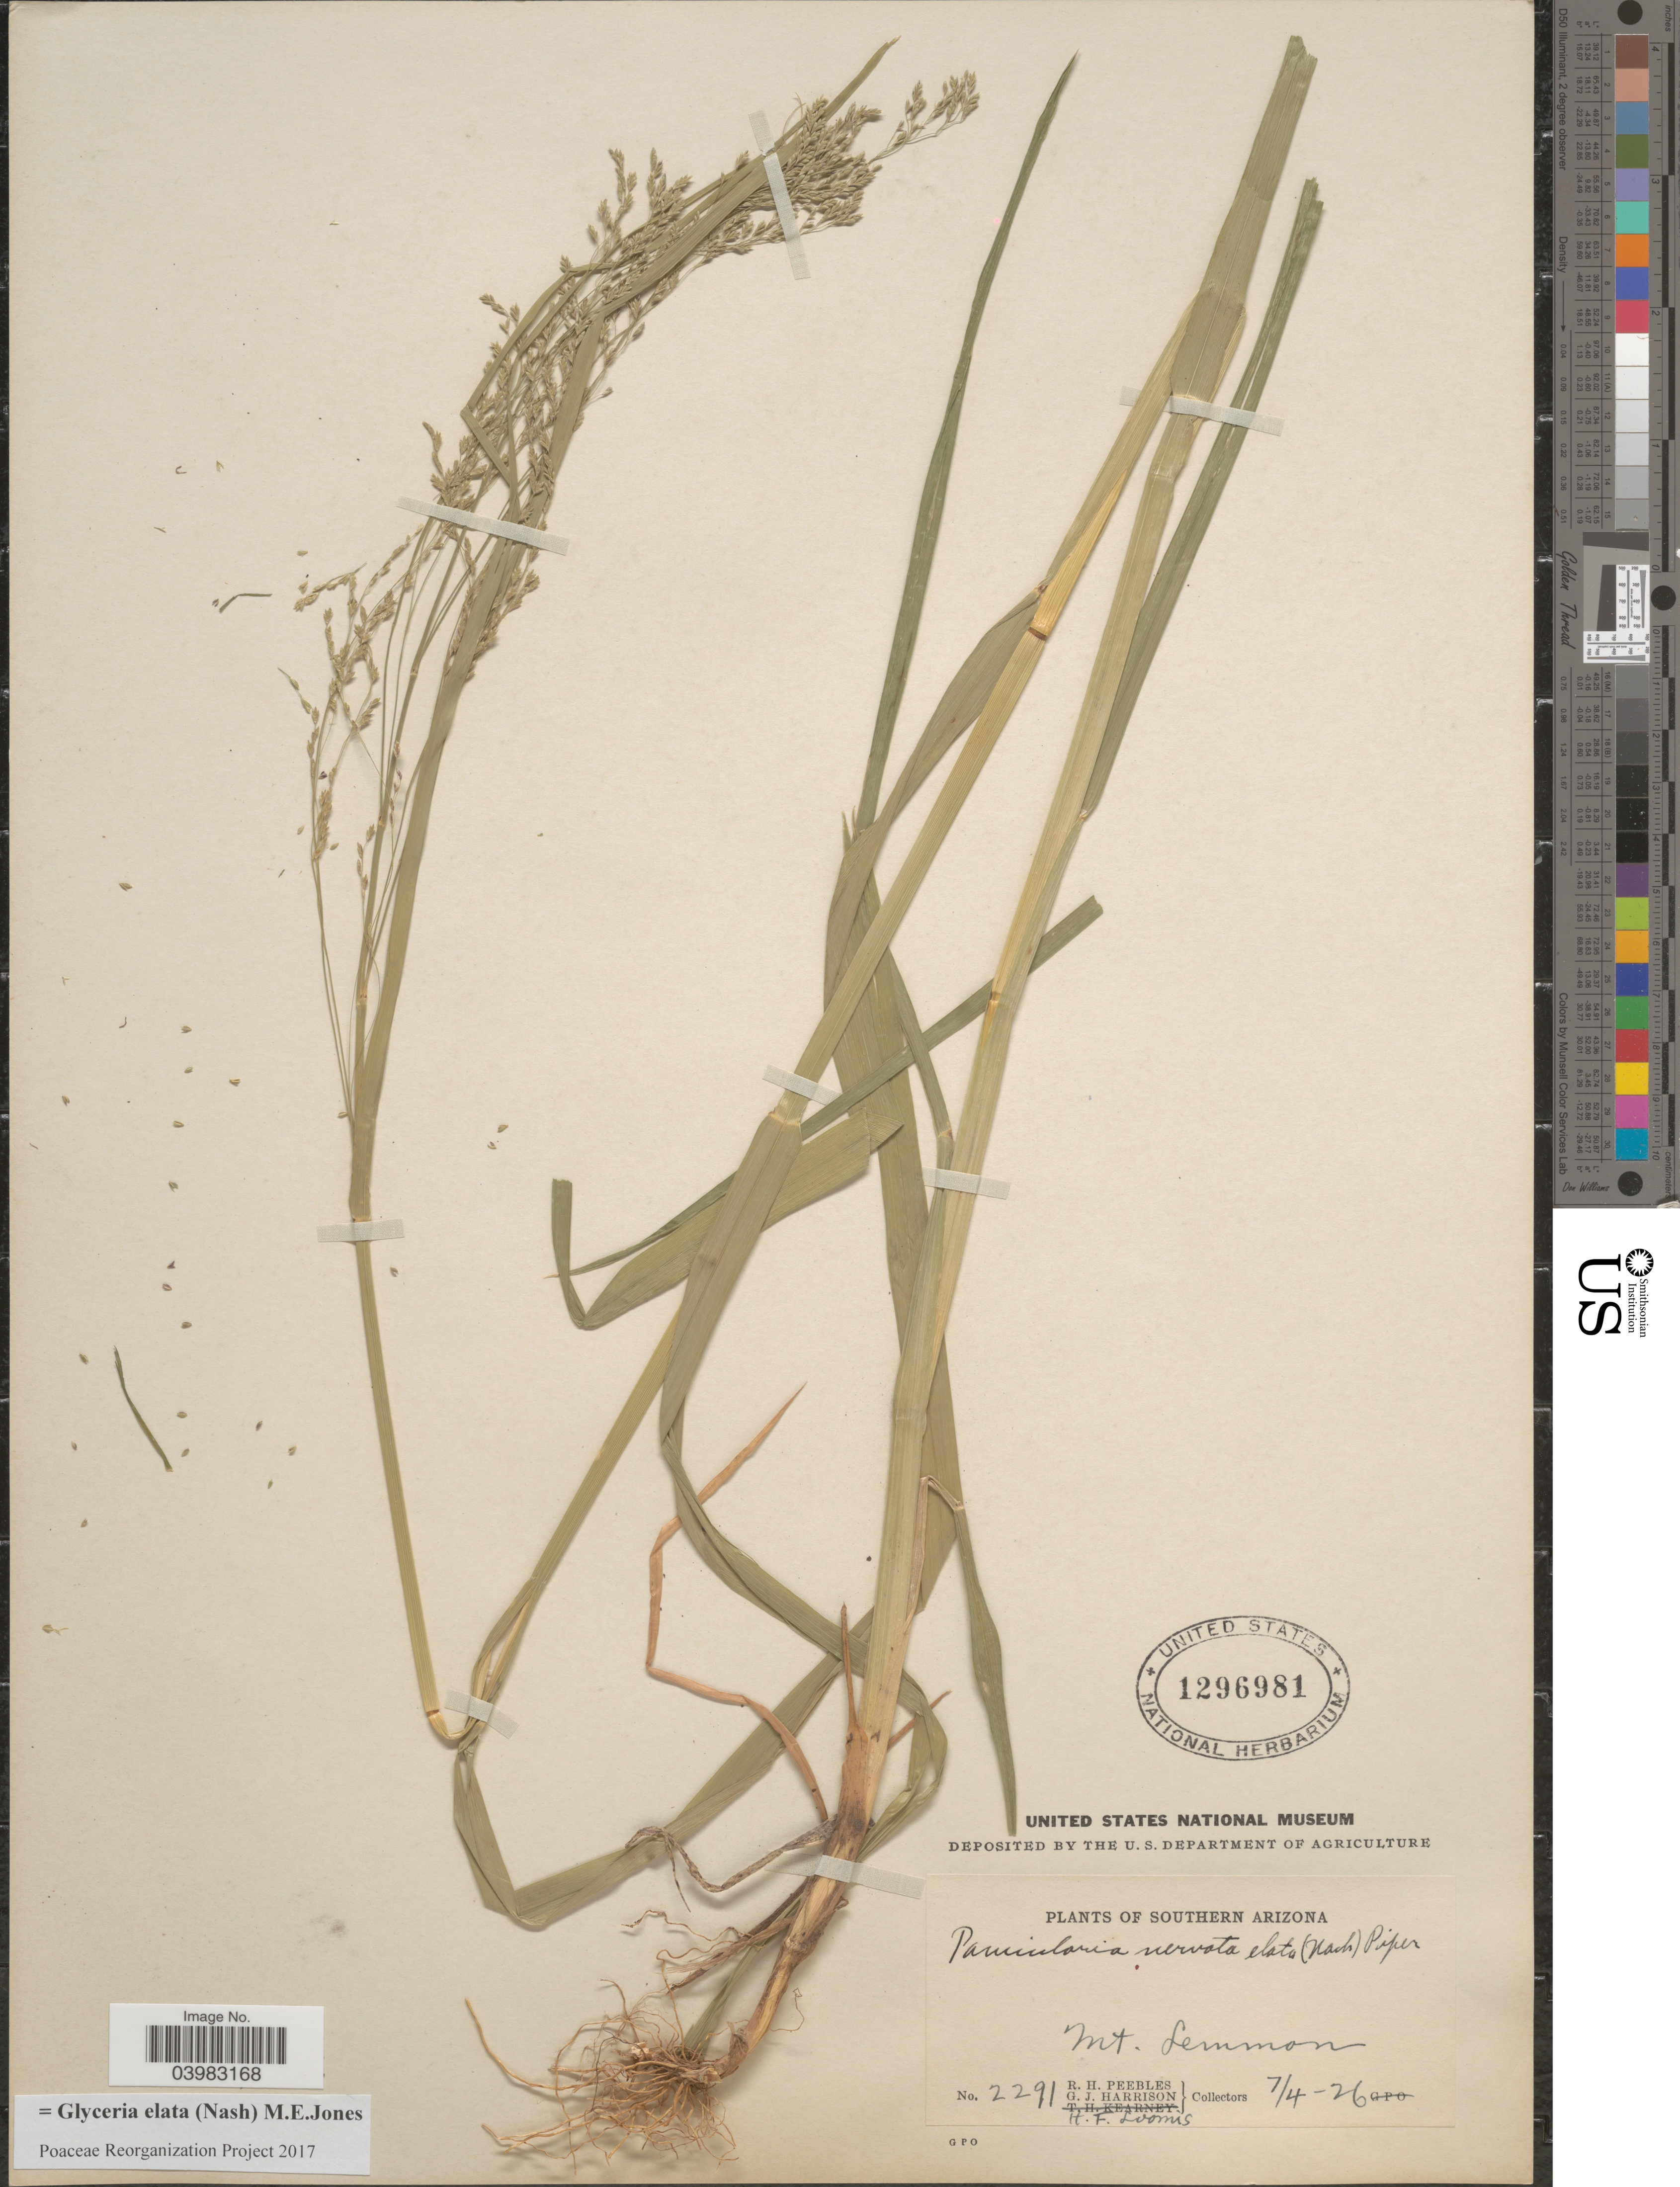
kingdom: Plantae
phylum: Tracheophyta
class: Liliopsida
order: Poales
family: Poaceae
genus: Glyceria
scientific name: Glyceria elata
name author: (Nash) M.E. Jones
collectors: R. H. Peebles, G. J. Harrison & H. F. Loomis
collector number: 2291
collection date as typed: Transcribed d/m/y: 4/7/26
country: United States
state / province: Arizona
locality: Southern Arizona. Mt. Lemmon.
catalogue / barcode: US 1296981